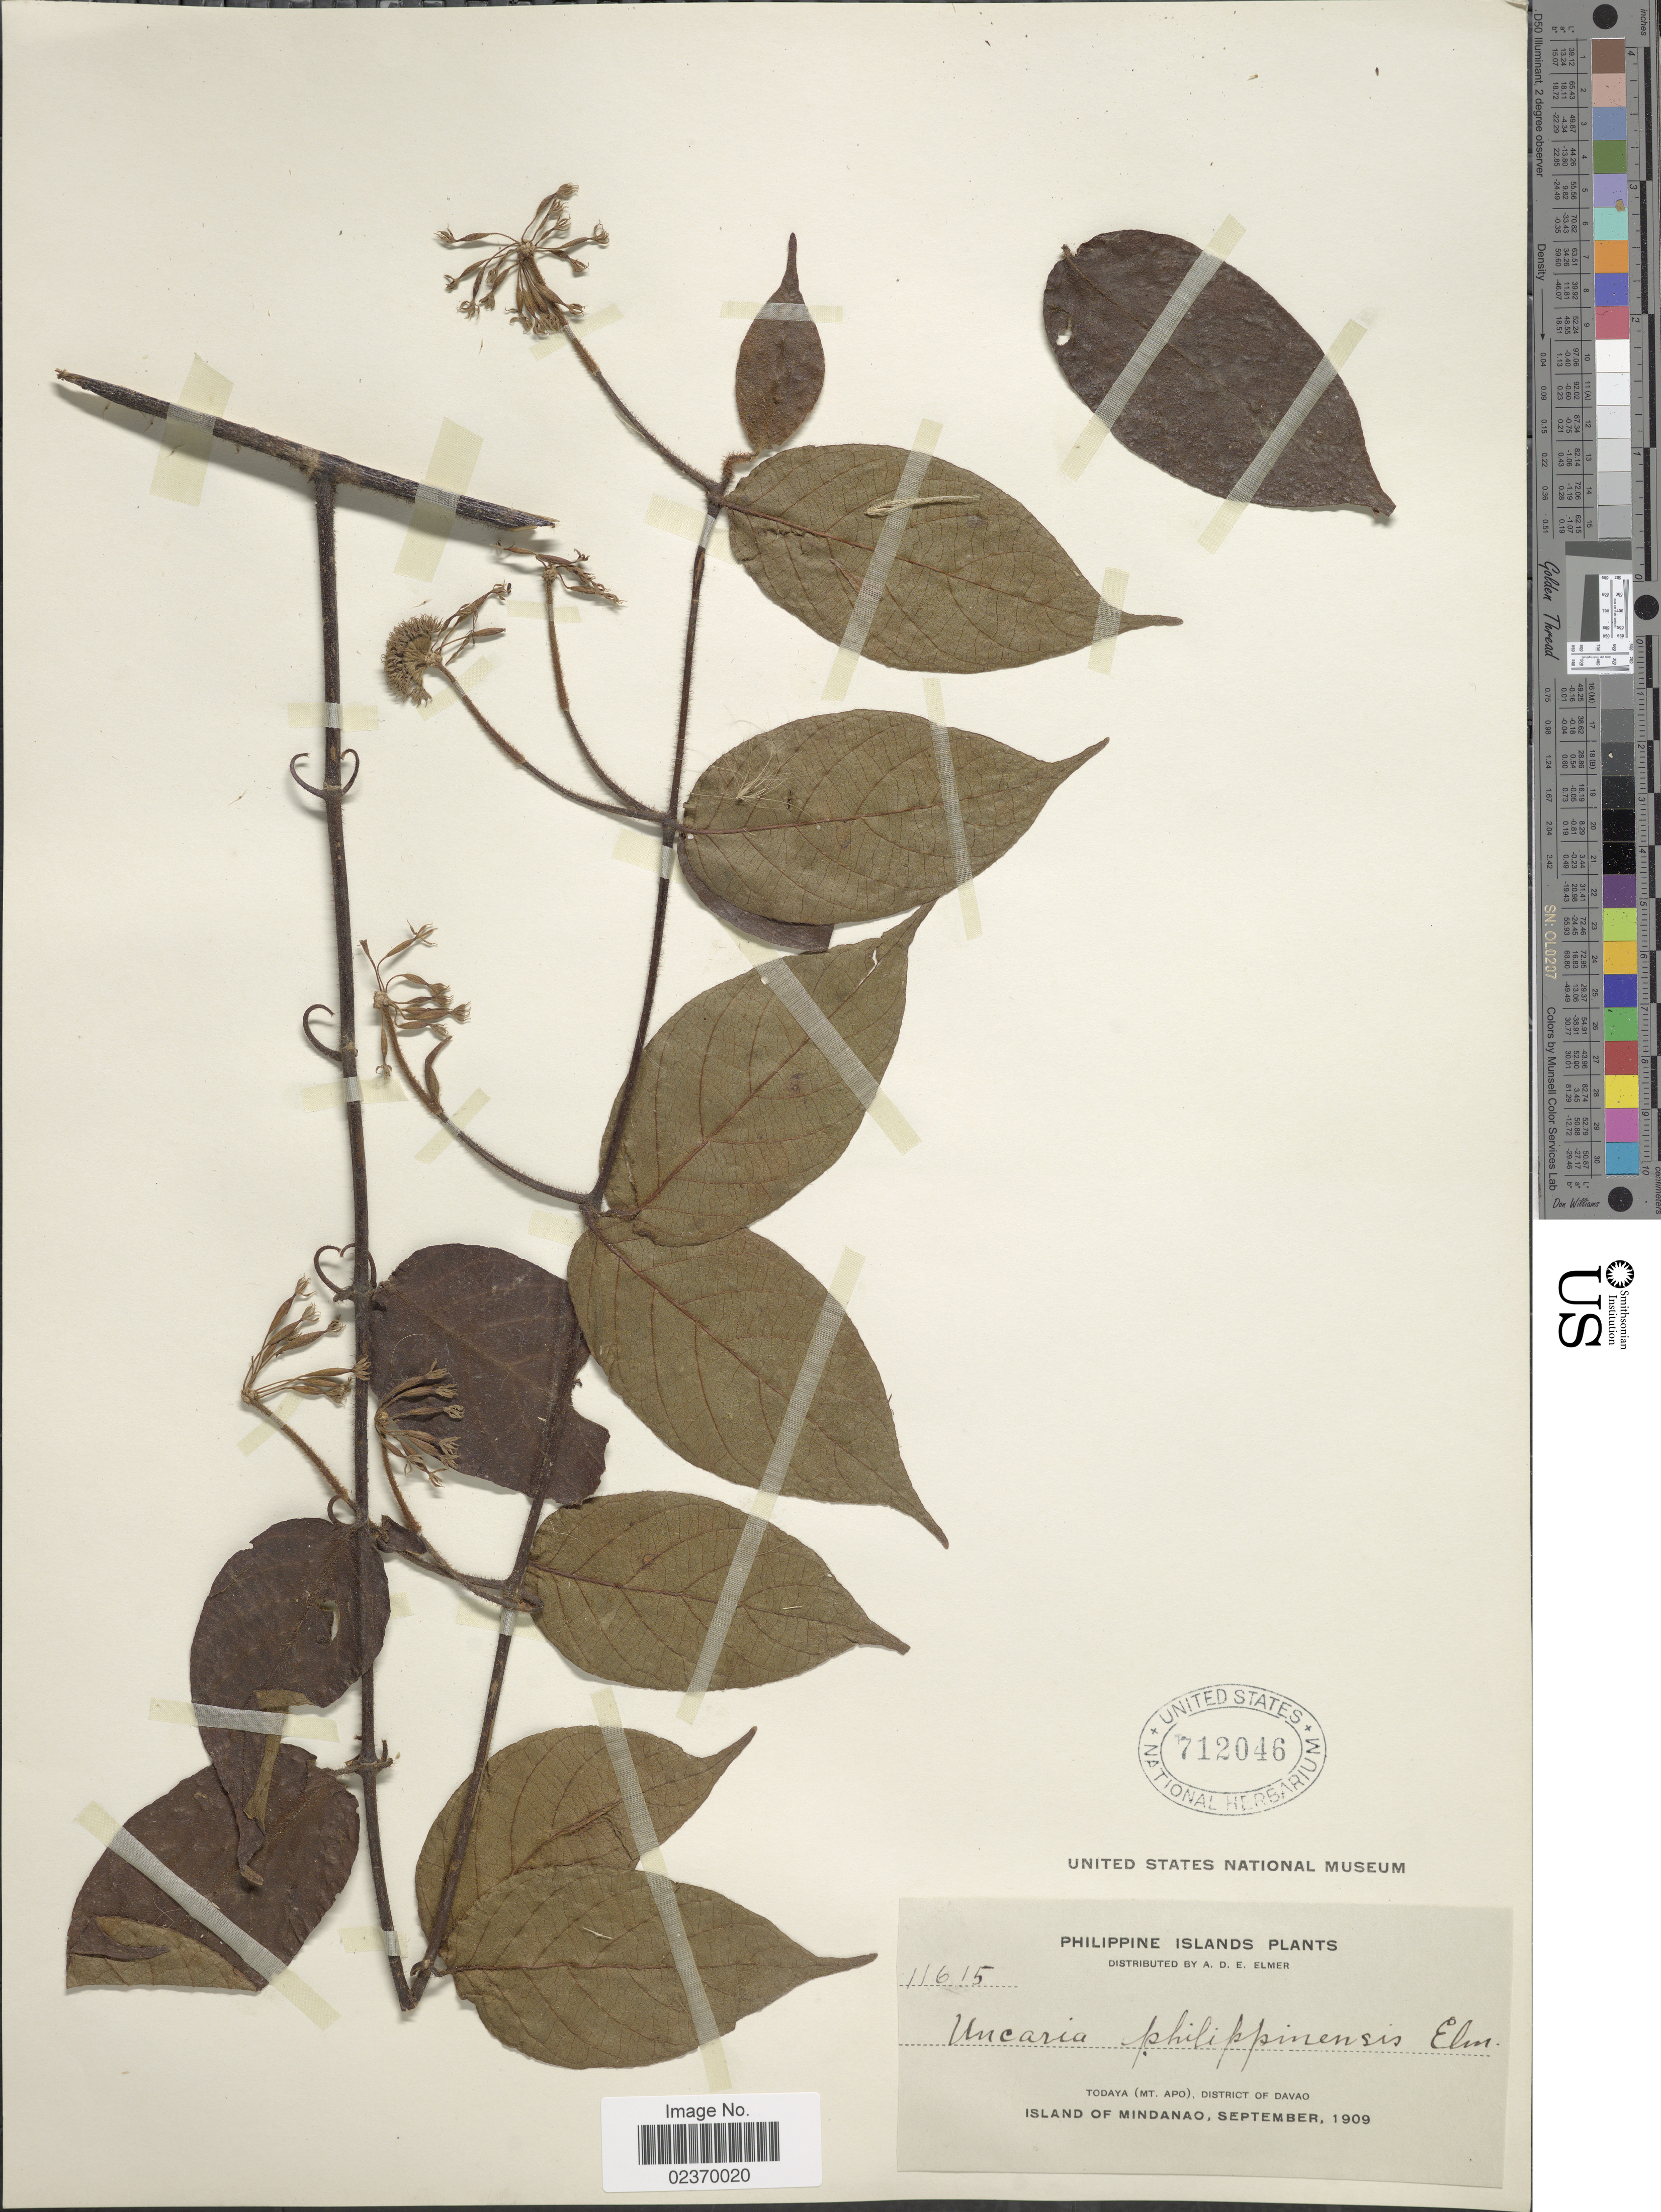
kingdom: Plantae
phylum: Tracheophyta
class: Magnoliopsida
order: Gentianales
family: Rubiaceae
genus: Uncaria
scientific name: Uncaria philippinensis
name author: Elmer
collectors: A. D. E. Elmer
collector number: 11615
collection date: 1909-09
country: Philippines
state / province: Davao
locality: Philippine Islands, Todaya (Mt Apo), District of Davao, Island of Mindanao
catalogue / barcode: US 712046